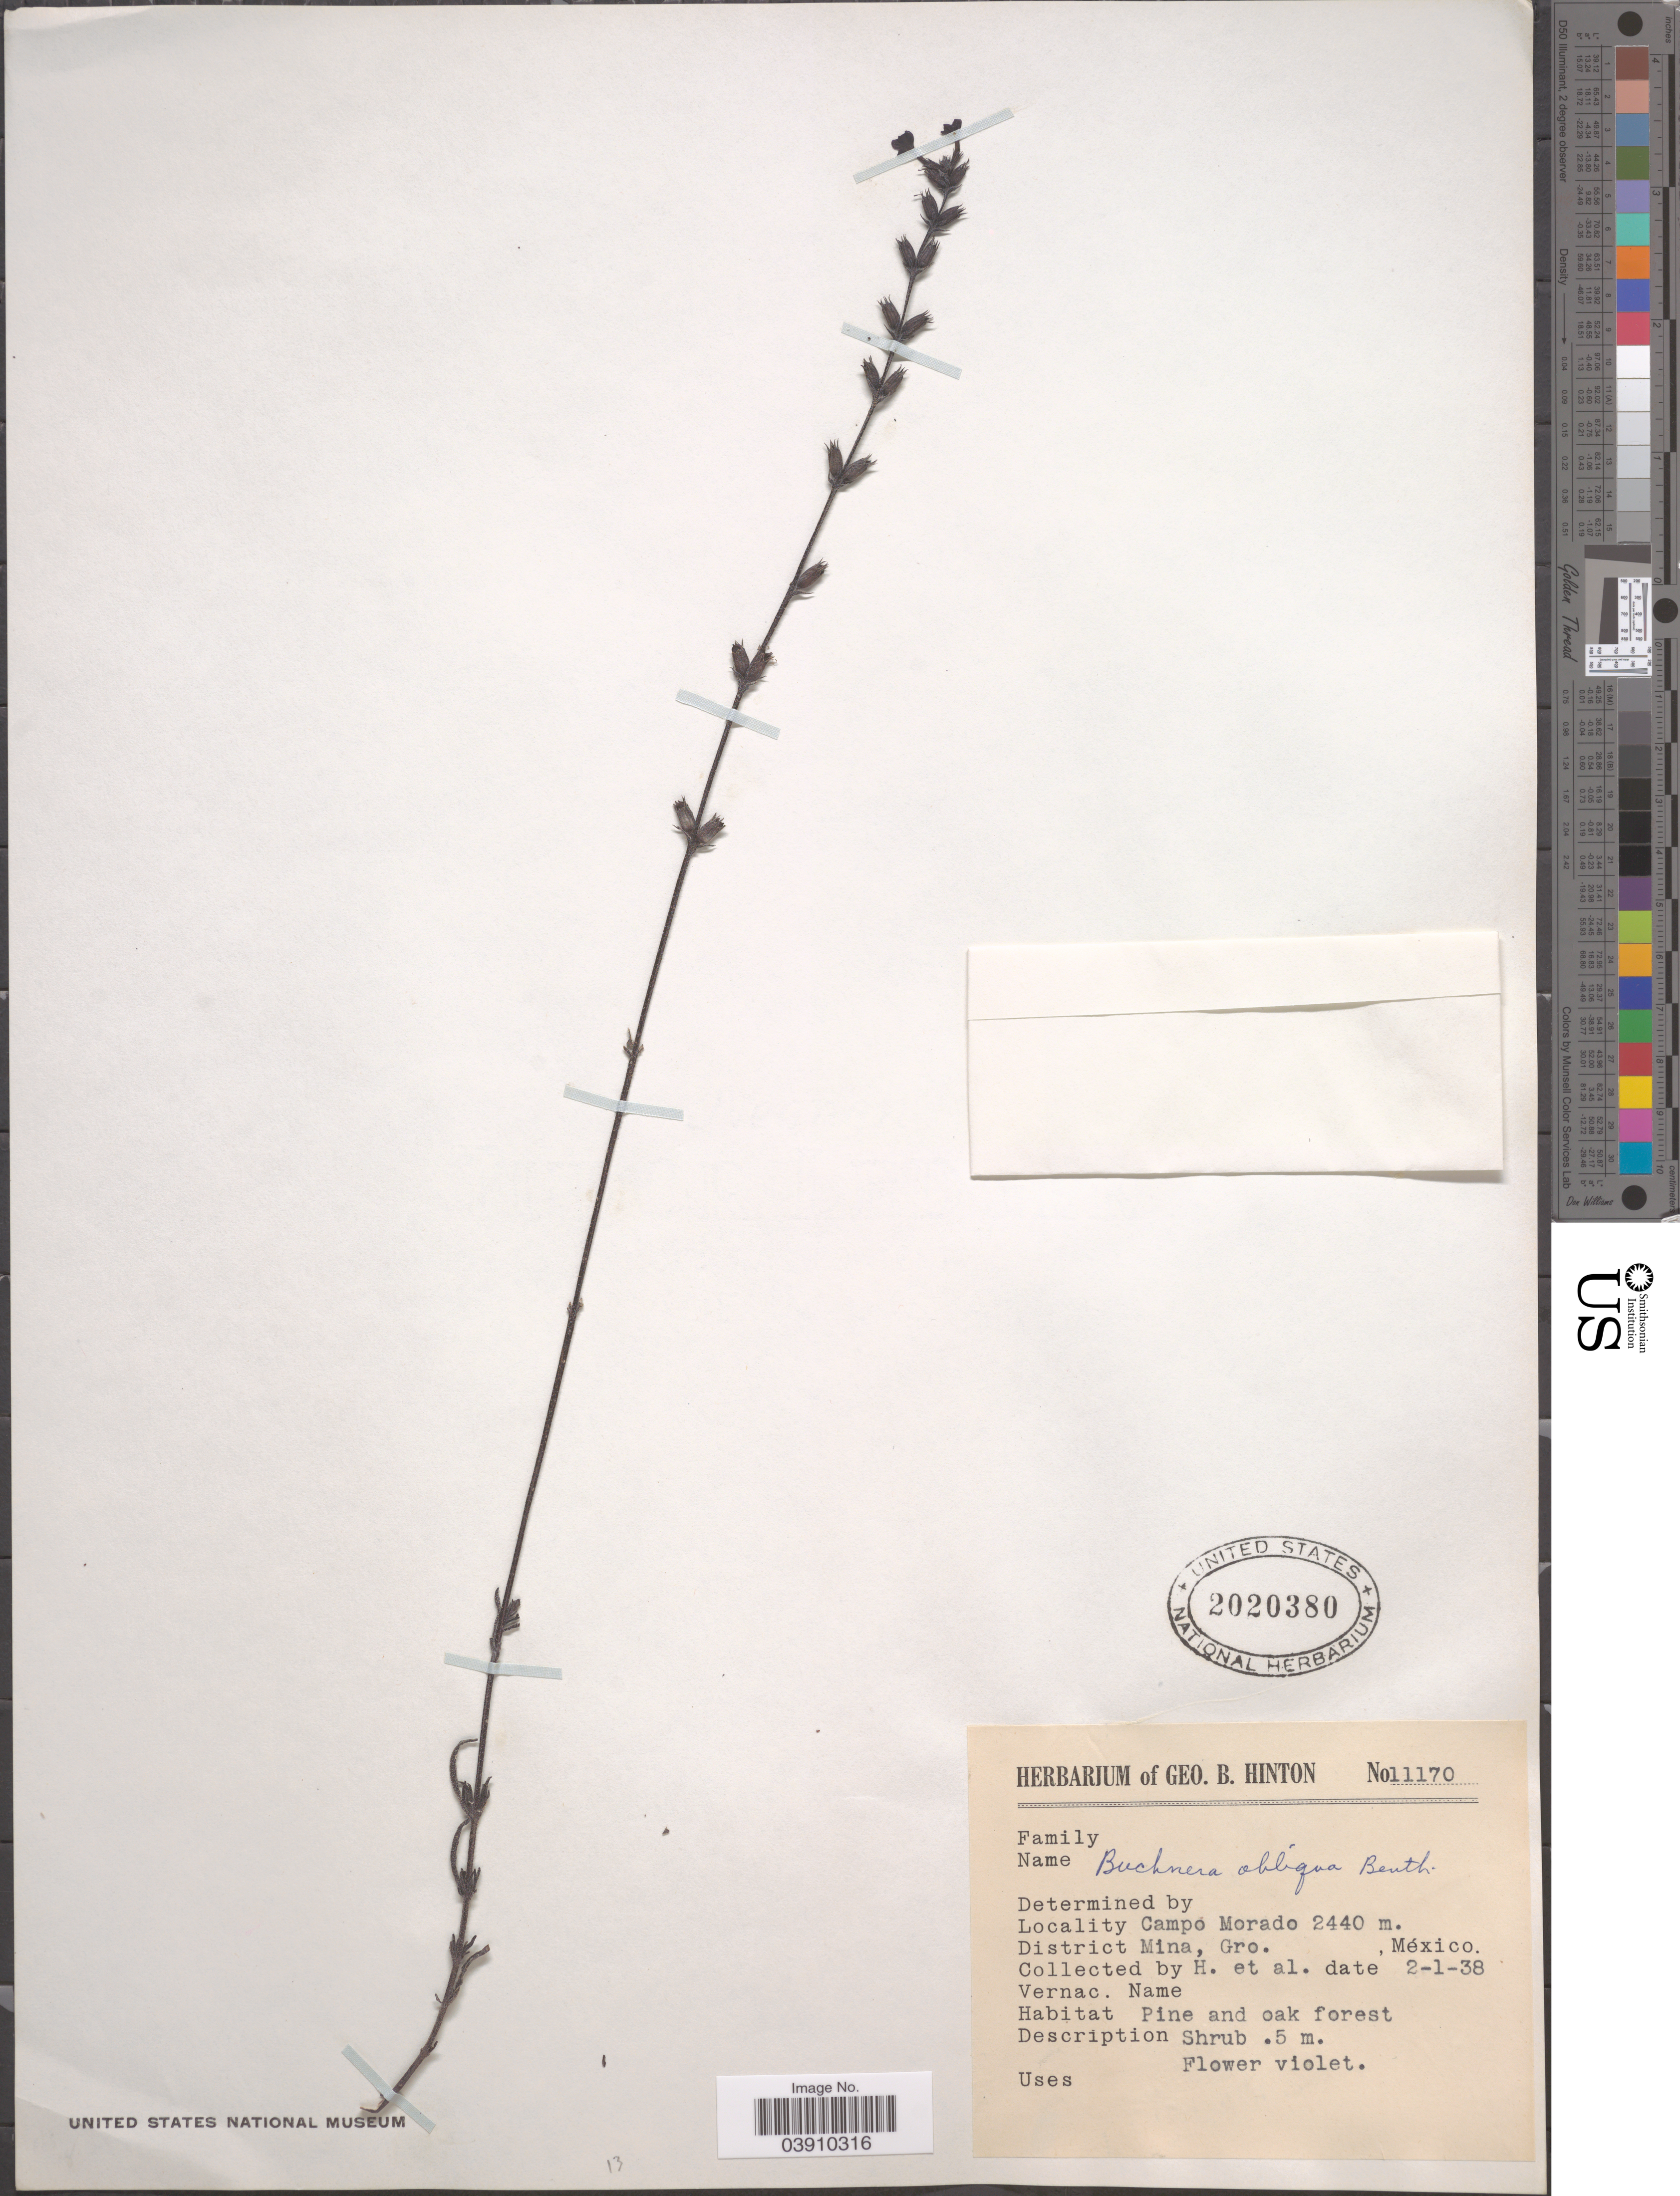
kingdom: Plantae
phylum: Tracheophyta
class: Magnoliopsida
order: Lamiales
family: Orobanchaceae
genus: Buchnera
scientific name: Buchnera obliqua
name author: Benth.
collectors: G. B. Hinton & et al.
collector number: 11170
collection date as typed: Transcribed d/m/y: 2/1/38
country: Mexico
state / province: Guerrero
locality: Campo Morado. District Mina.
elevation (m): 2440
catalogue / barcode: US 2020380